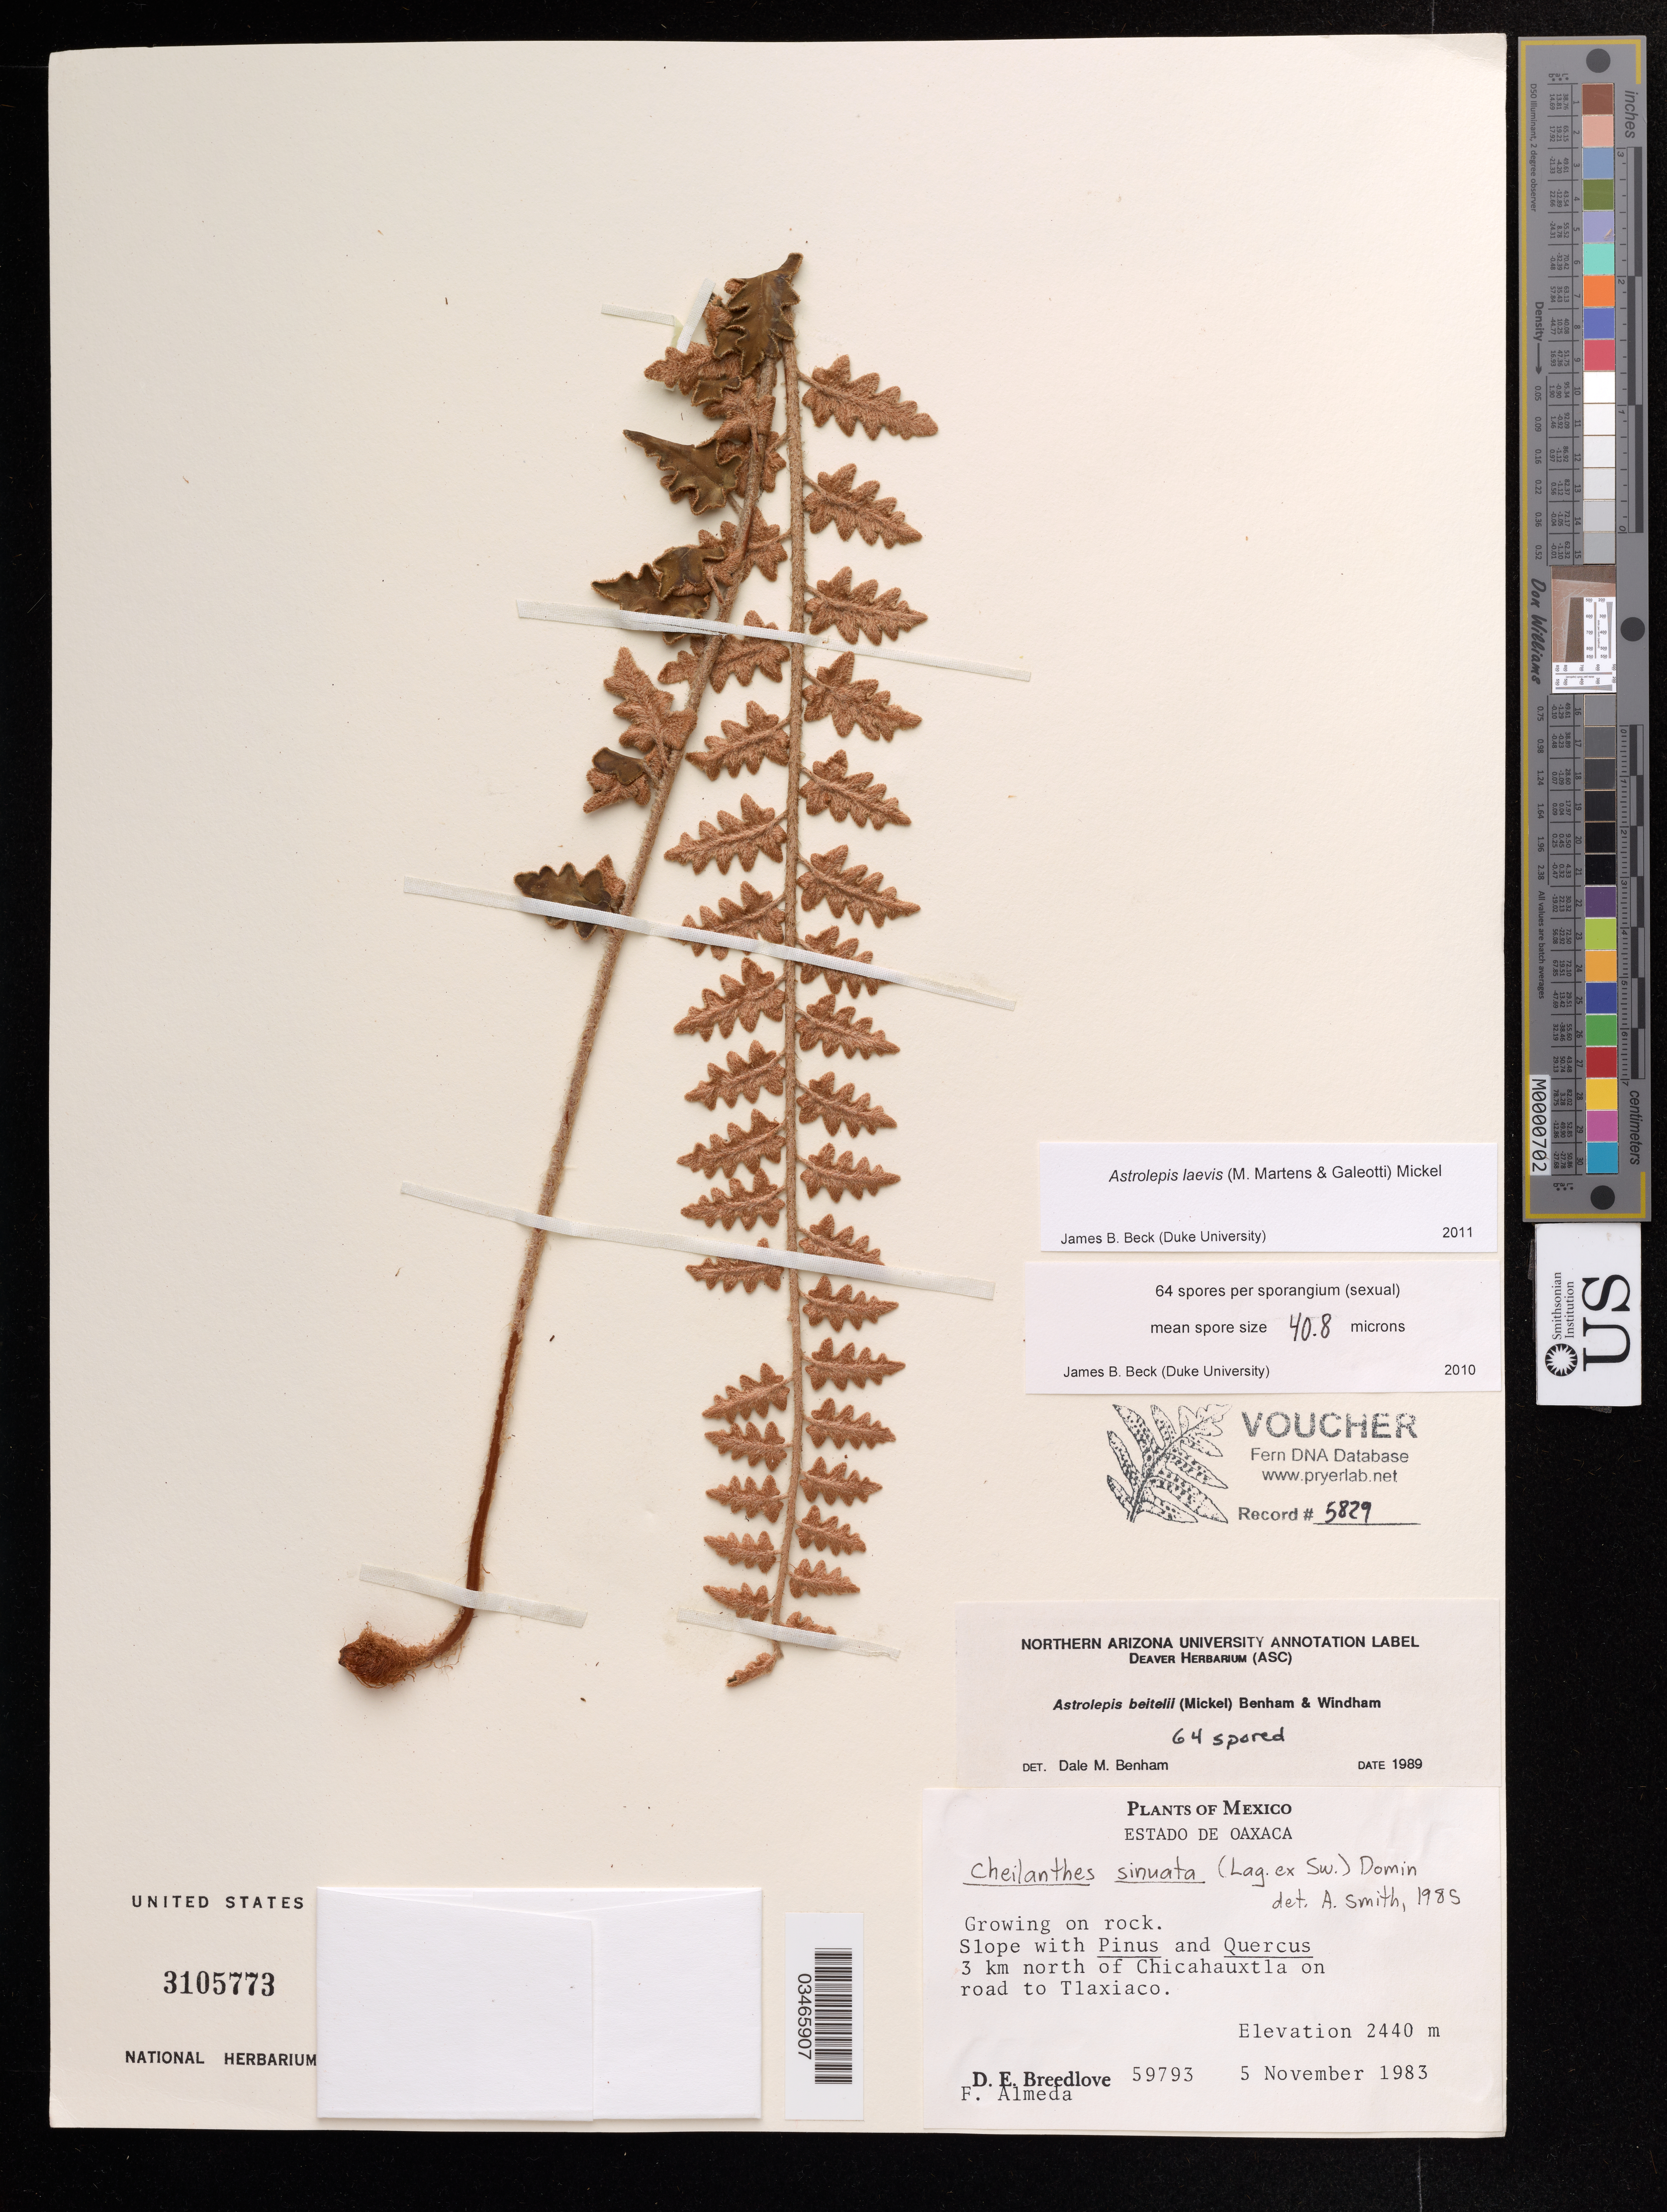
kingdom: Plantae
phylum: Tracheophyta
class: Polypodiopsida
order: Polypodiales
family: Pteridaceae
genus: Astrolepis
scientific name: Astrolepis laevis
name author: (Mart. & Ikonn.-Gal.) Mickel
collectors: D. E. Breedlove & F. Almeda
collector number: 59793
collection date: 1983-11-05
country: Mexico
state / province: Oaxaca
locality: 3 km north of Chicahauxtla on road to Tlaxiaco.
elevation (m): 2440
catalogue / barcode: US 3105773